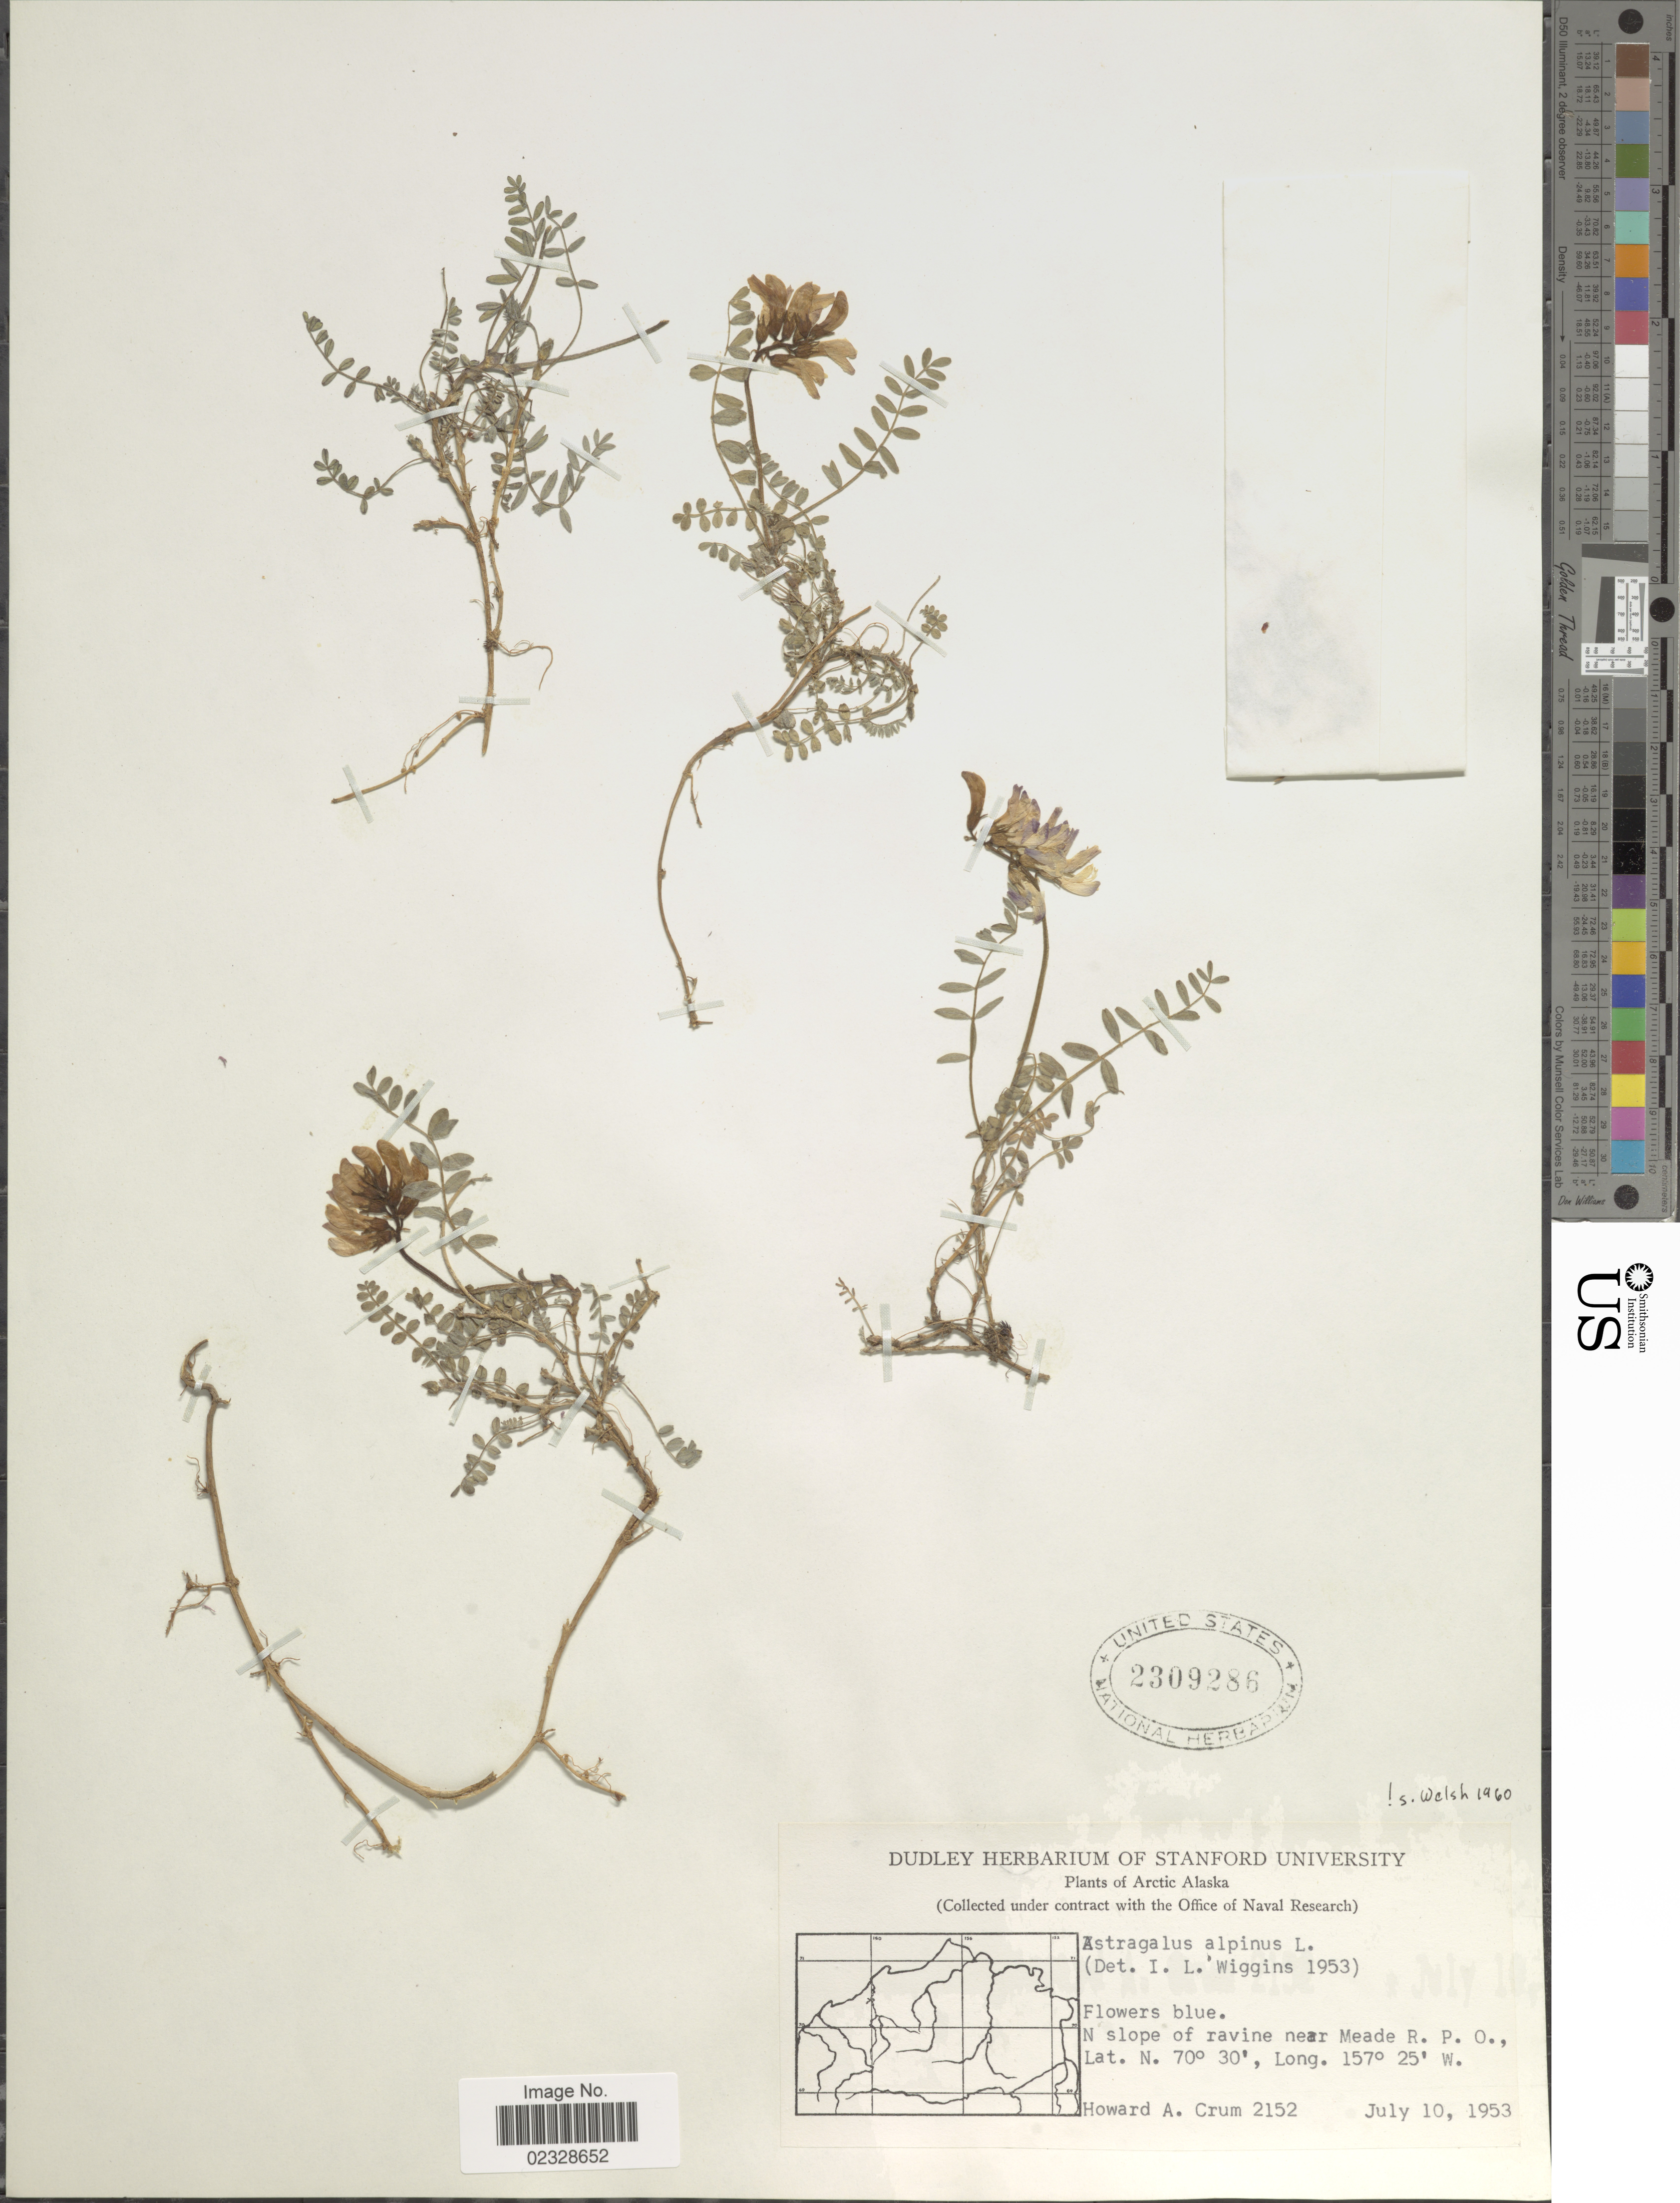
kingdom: Plantae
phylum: Tracheophyta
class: Magnoliopsida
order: Fabales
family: Fabaceae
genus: Astragalus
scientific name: Astragalus alpinus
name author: L.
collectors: H. A. Crum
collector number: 2152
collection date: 1953-07-10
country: United States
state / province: Alaska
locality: Arctic Alaska. N slope of ravine near Meade R.P.O.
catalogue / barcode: US 2309286